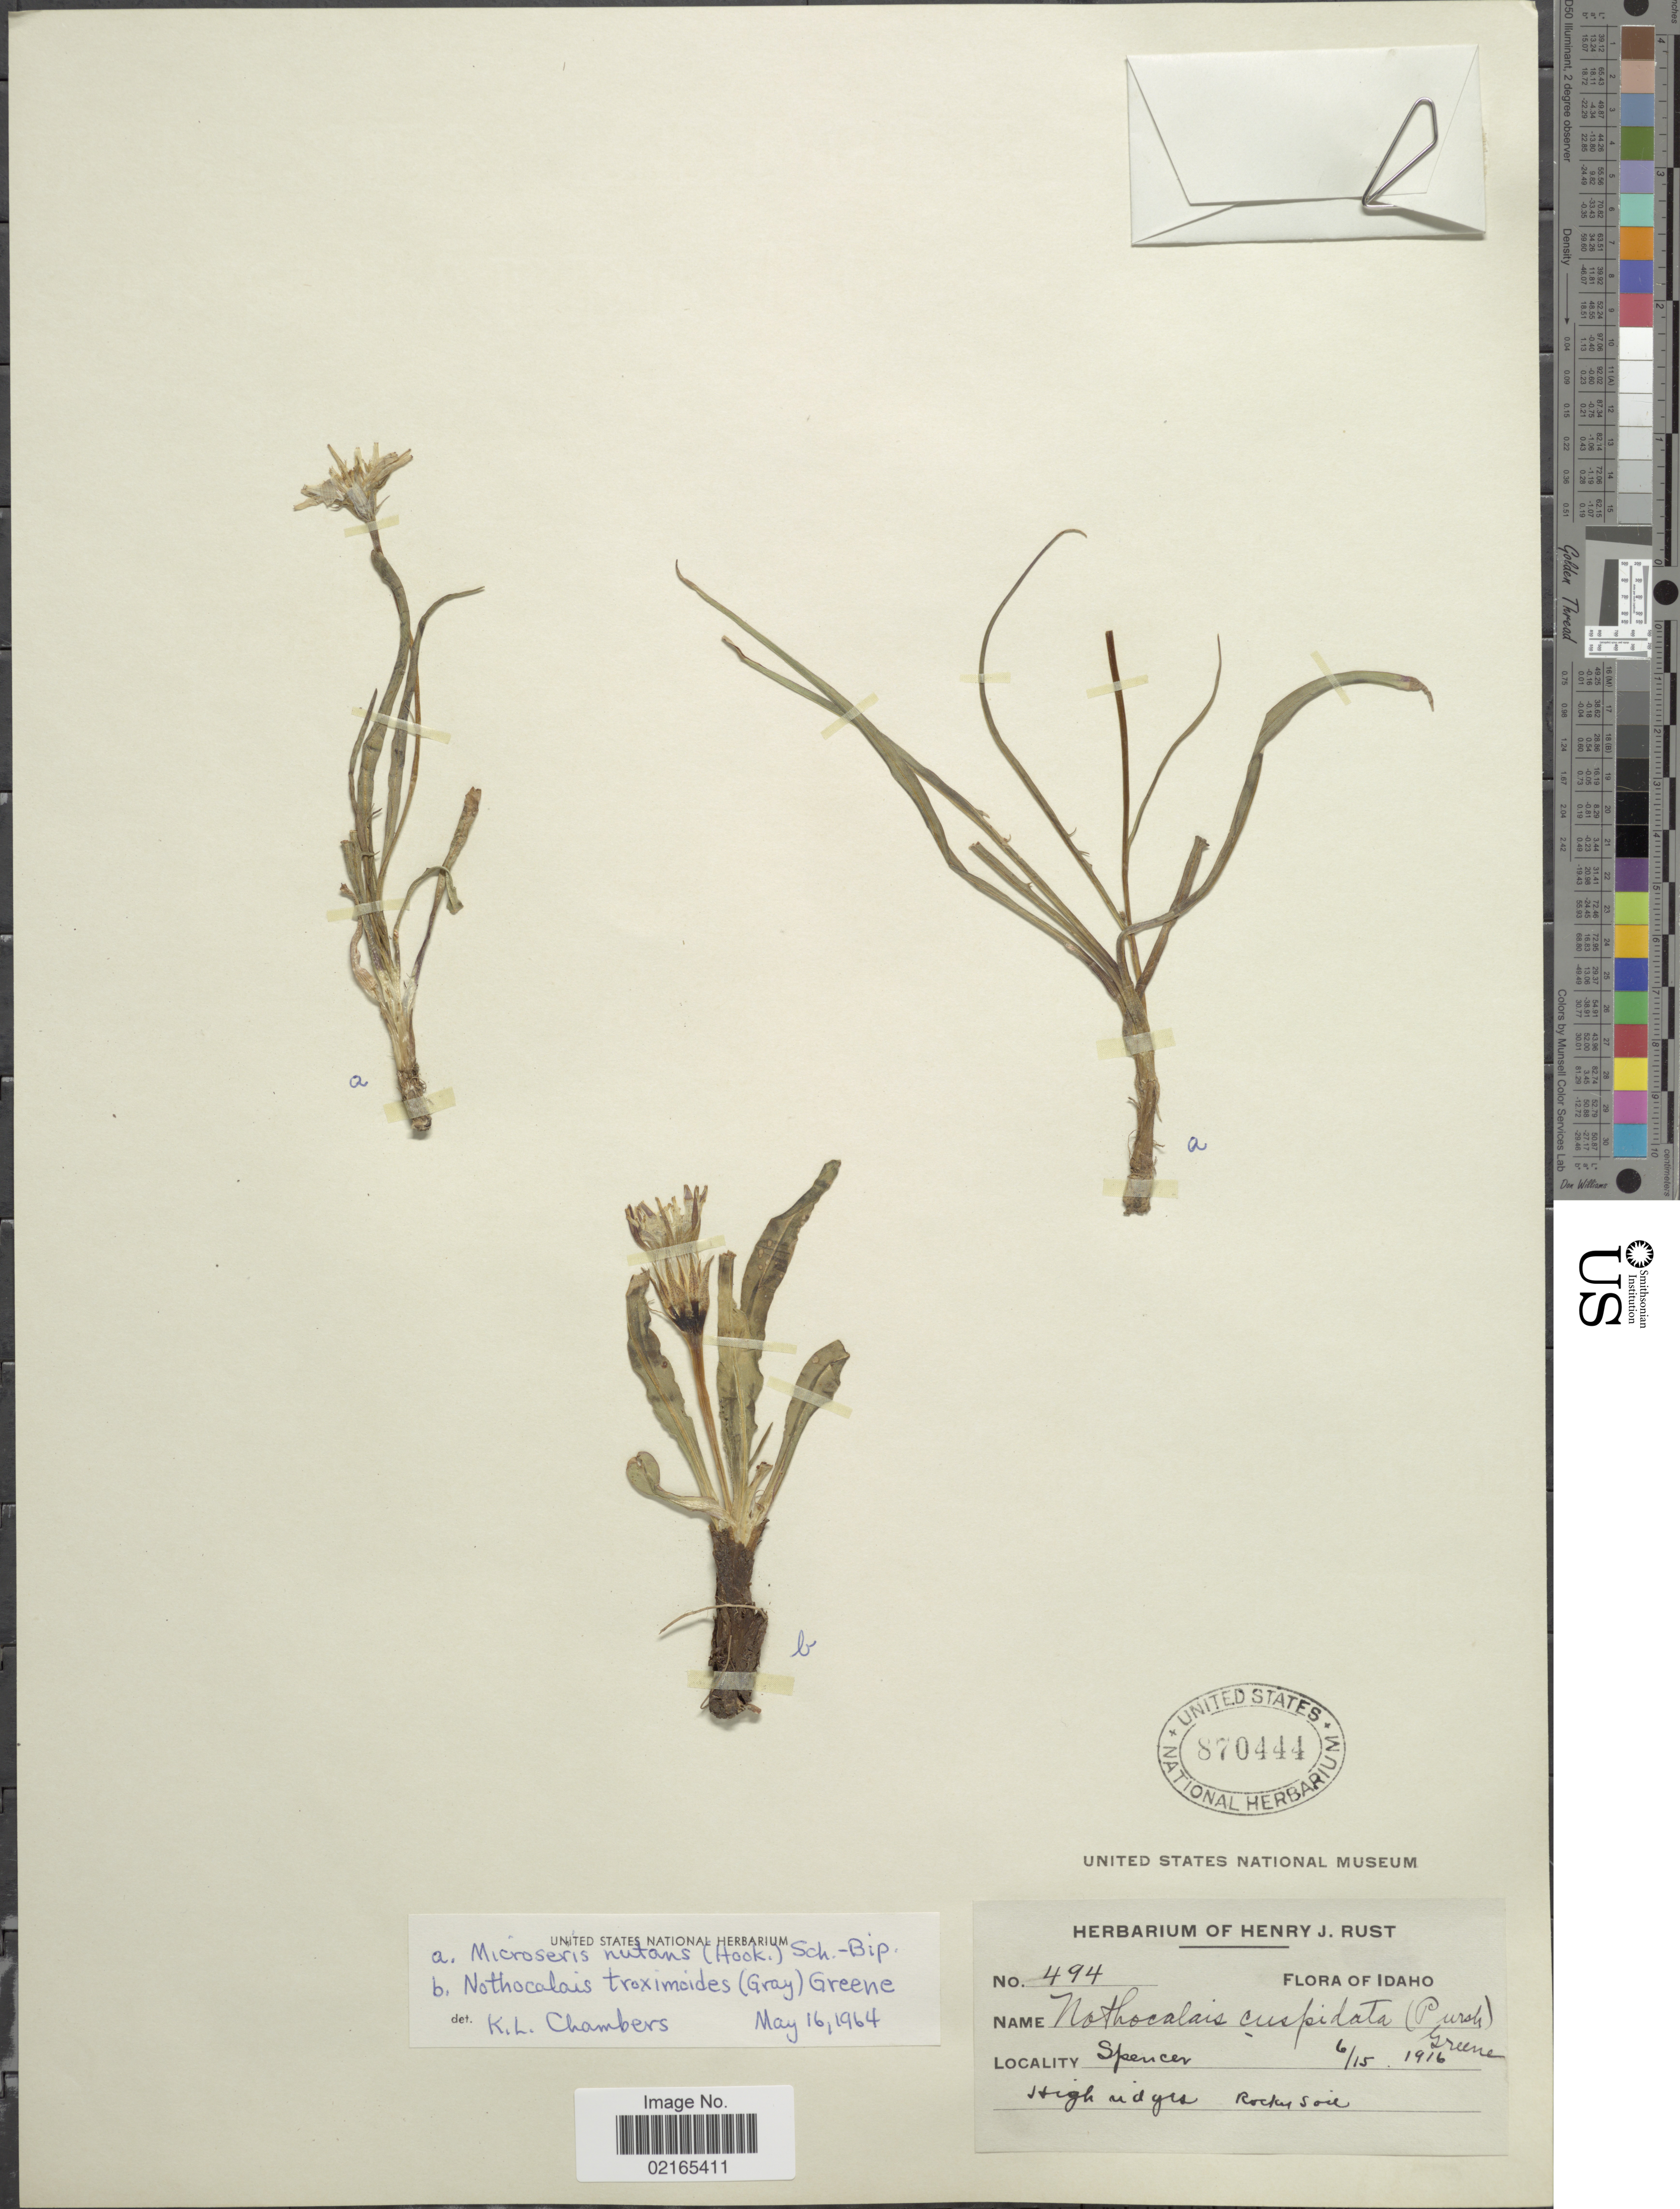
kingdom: Plantae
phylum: Tracheophyta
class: Magnoliopsida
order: Asterales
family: Asteraceae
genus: Nothocalais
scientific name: Nothocalais troximoides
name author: (A. Gray) Greene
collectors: ex herb. Henry J. Rust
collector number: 494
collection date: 1916-06-15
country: United States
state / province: Idaho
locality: Spencer, High ridges, rocky soil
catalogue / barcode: US 870444